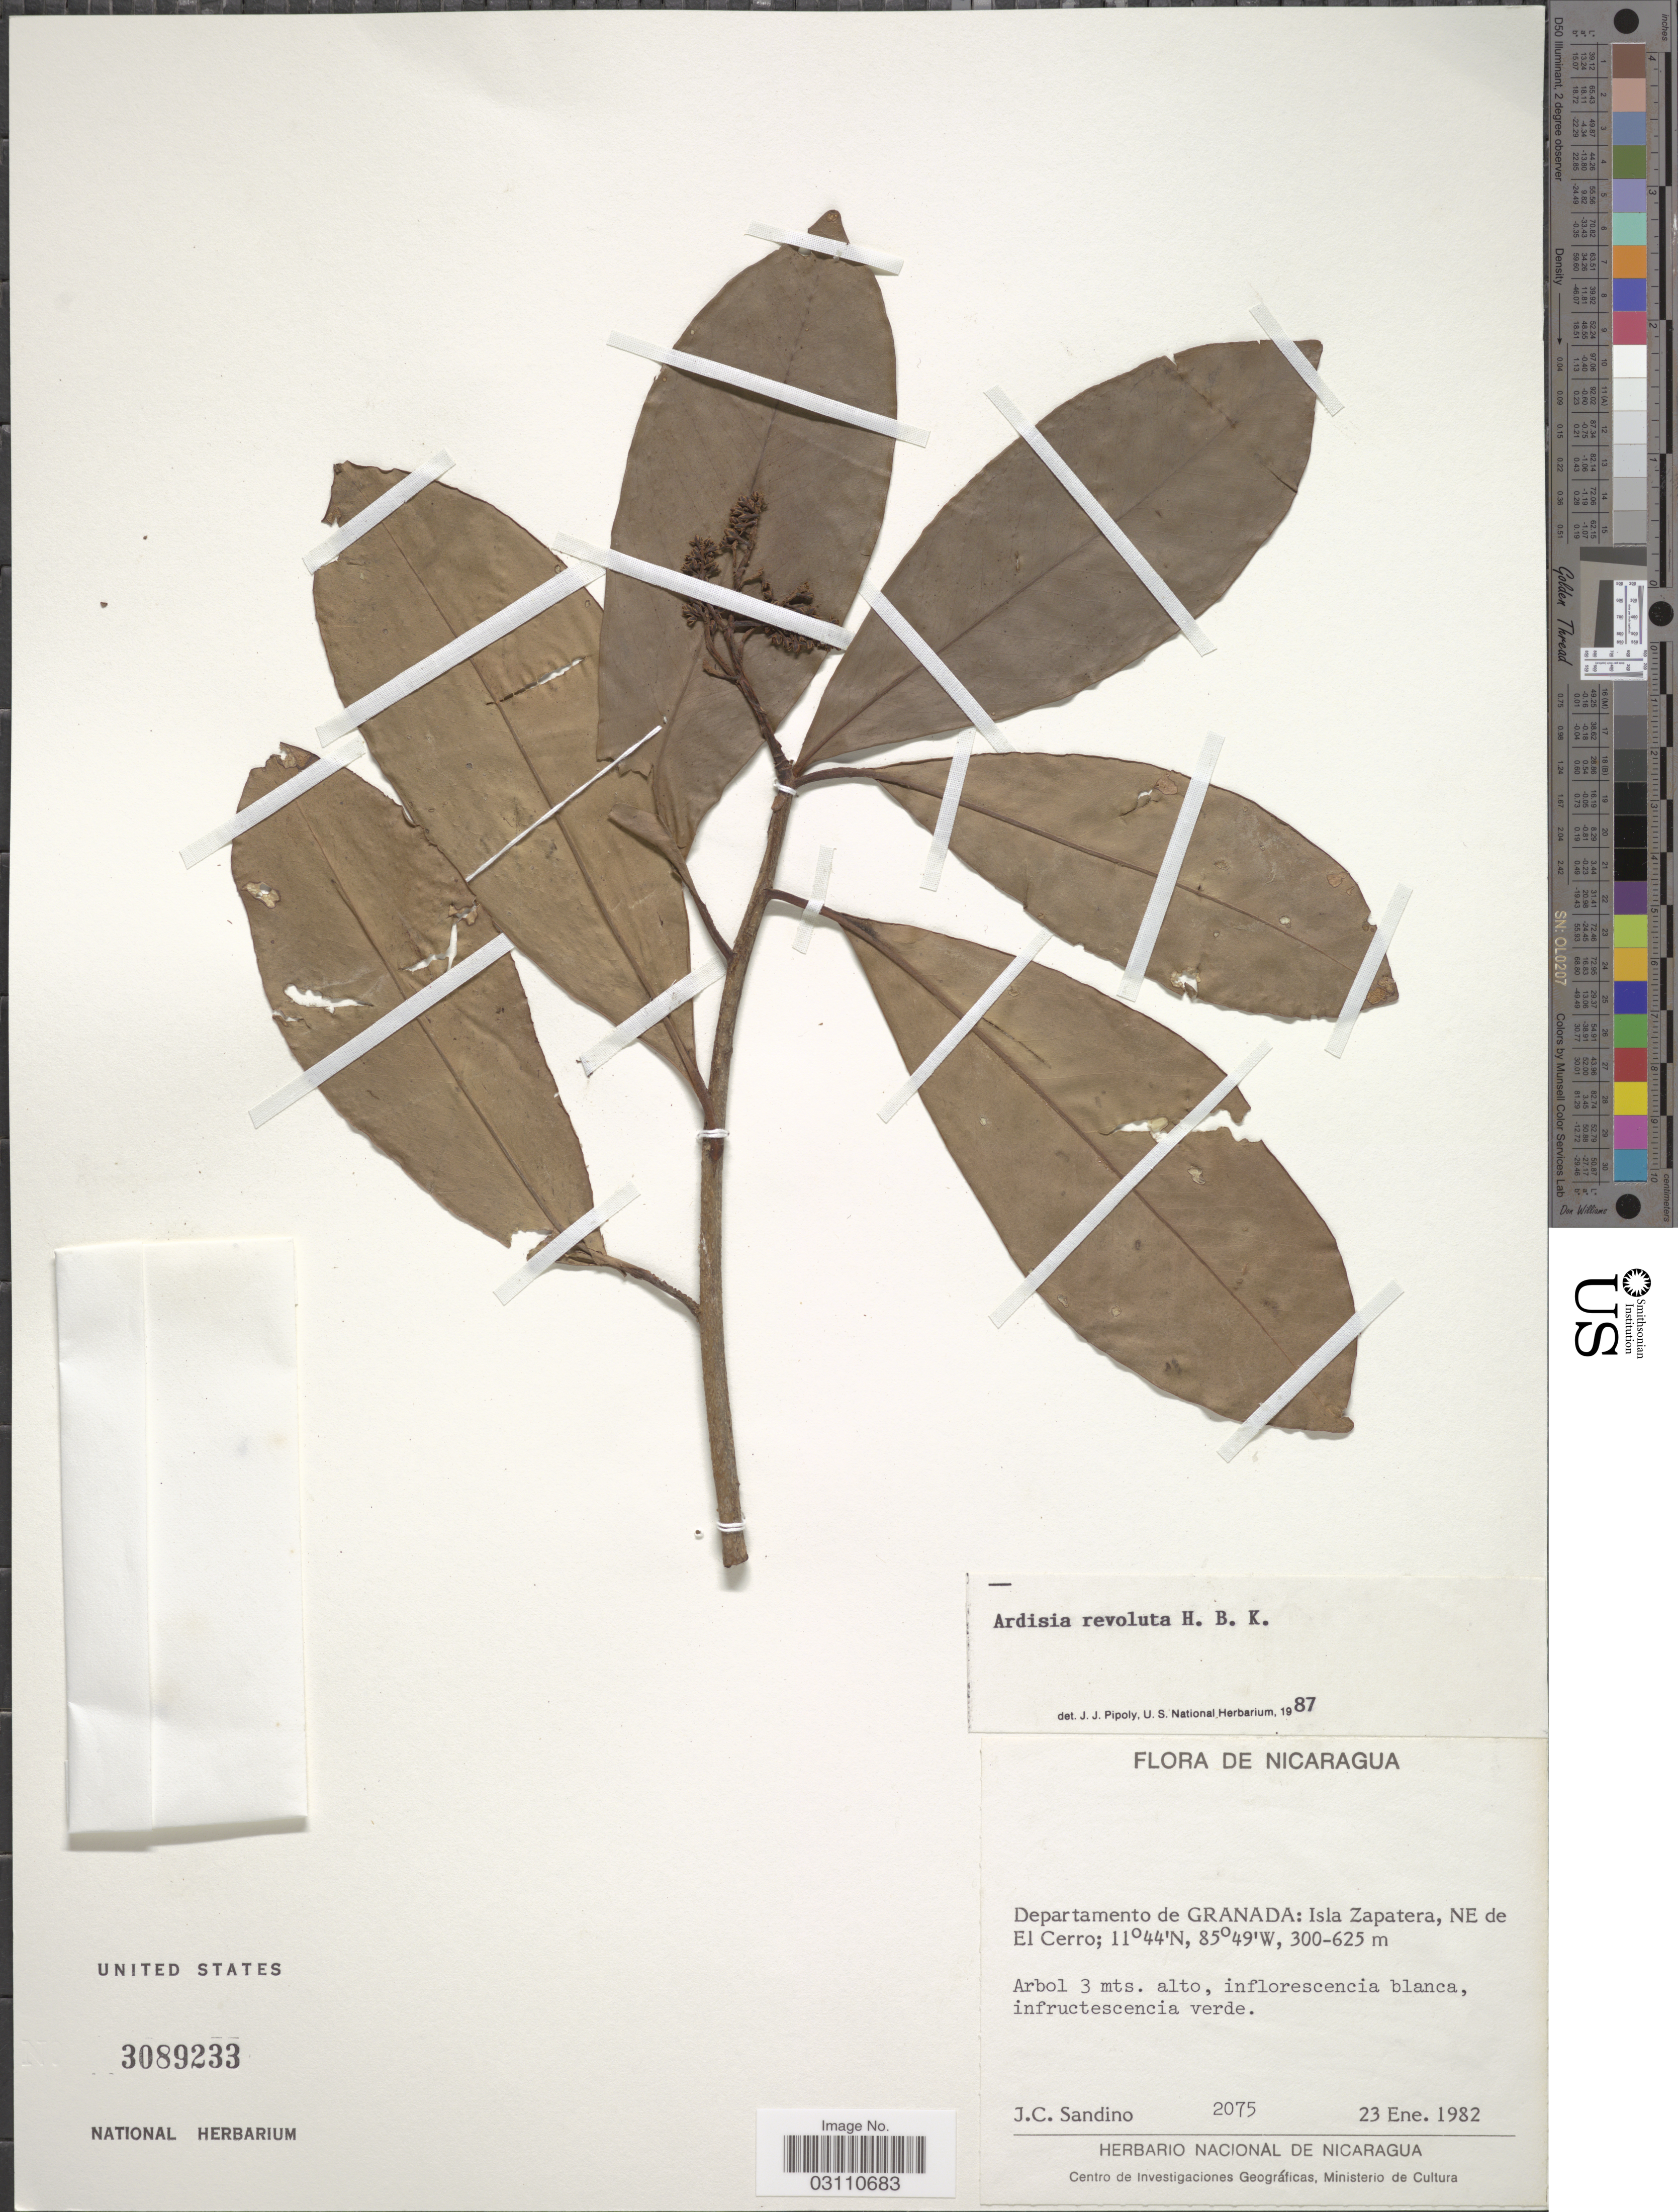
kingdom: Plantae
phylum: Tracheophyta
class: Magnoliopsida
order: Ericales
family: Primulaceae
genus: Ardisia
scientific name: Ardisia revoluta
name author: Kunth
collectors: J. Sandino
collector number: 2075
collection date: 1982-01-23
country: Nicaragua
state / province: Granada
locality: Departamento de Granada: Isla Zapatera, NE de El Cerro.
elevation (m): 300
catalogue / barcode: US 3089233